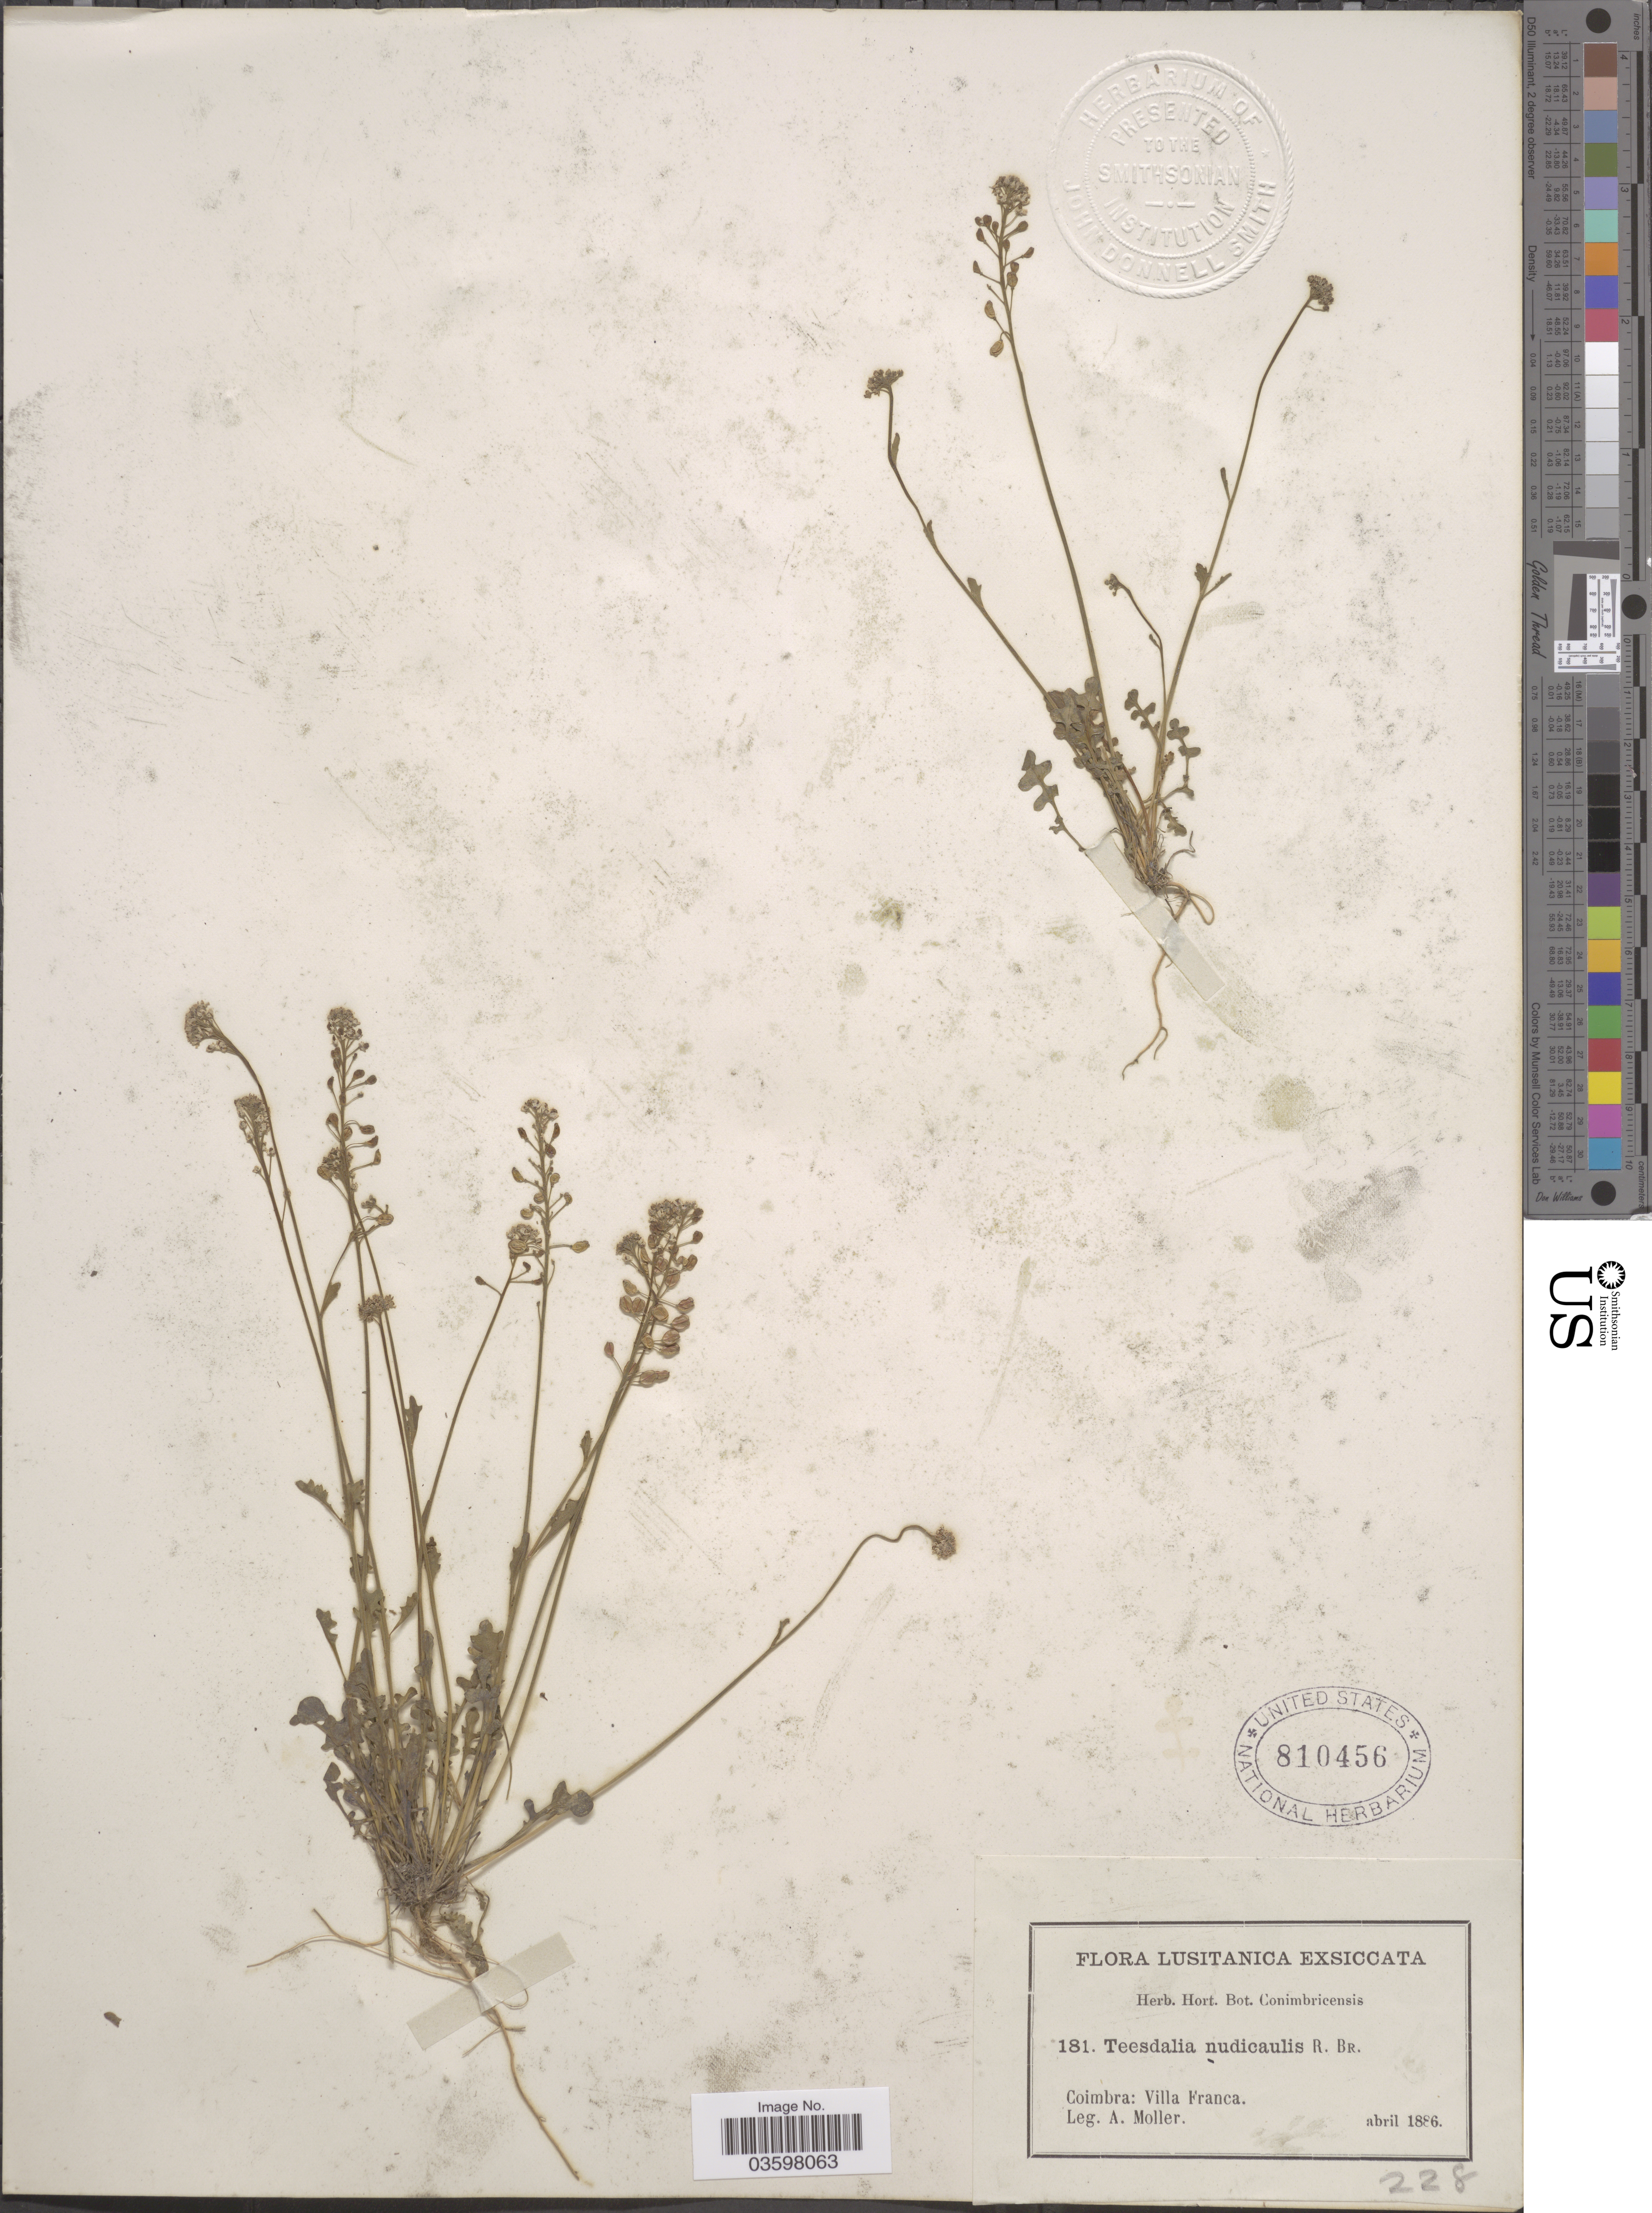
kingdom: Plantae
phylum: Tracheophyta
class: Magnoliopsida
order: Brassicales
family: Brassicaceae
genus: Teesdalia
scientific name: Teesdalia nudicaulis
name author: (L.) W.T. Aiton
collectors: A. Moller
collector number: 181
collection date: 1886-04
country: Portugal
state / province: Coimbra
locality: Lusitanica. Villa Franca.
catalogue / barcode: US 810456